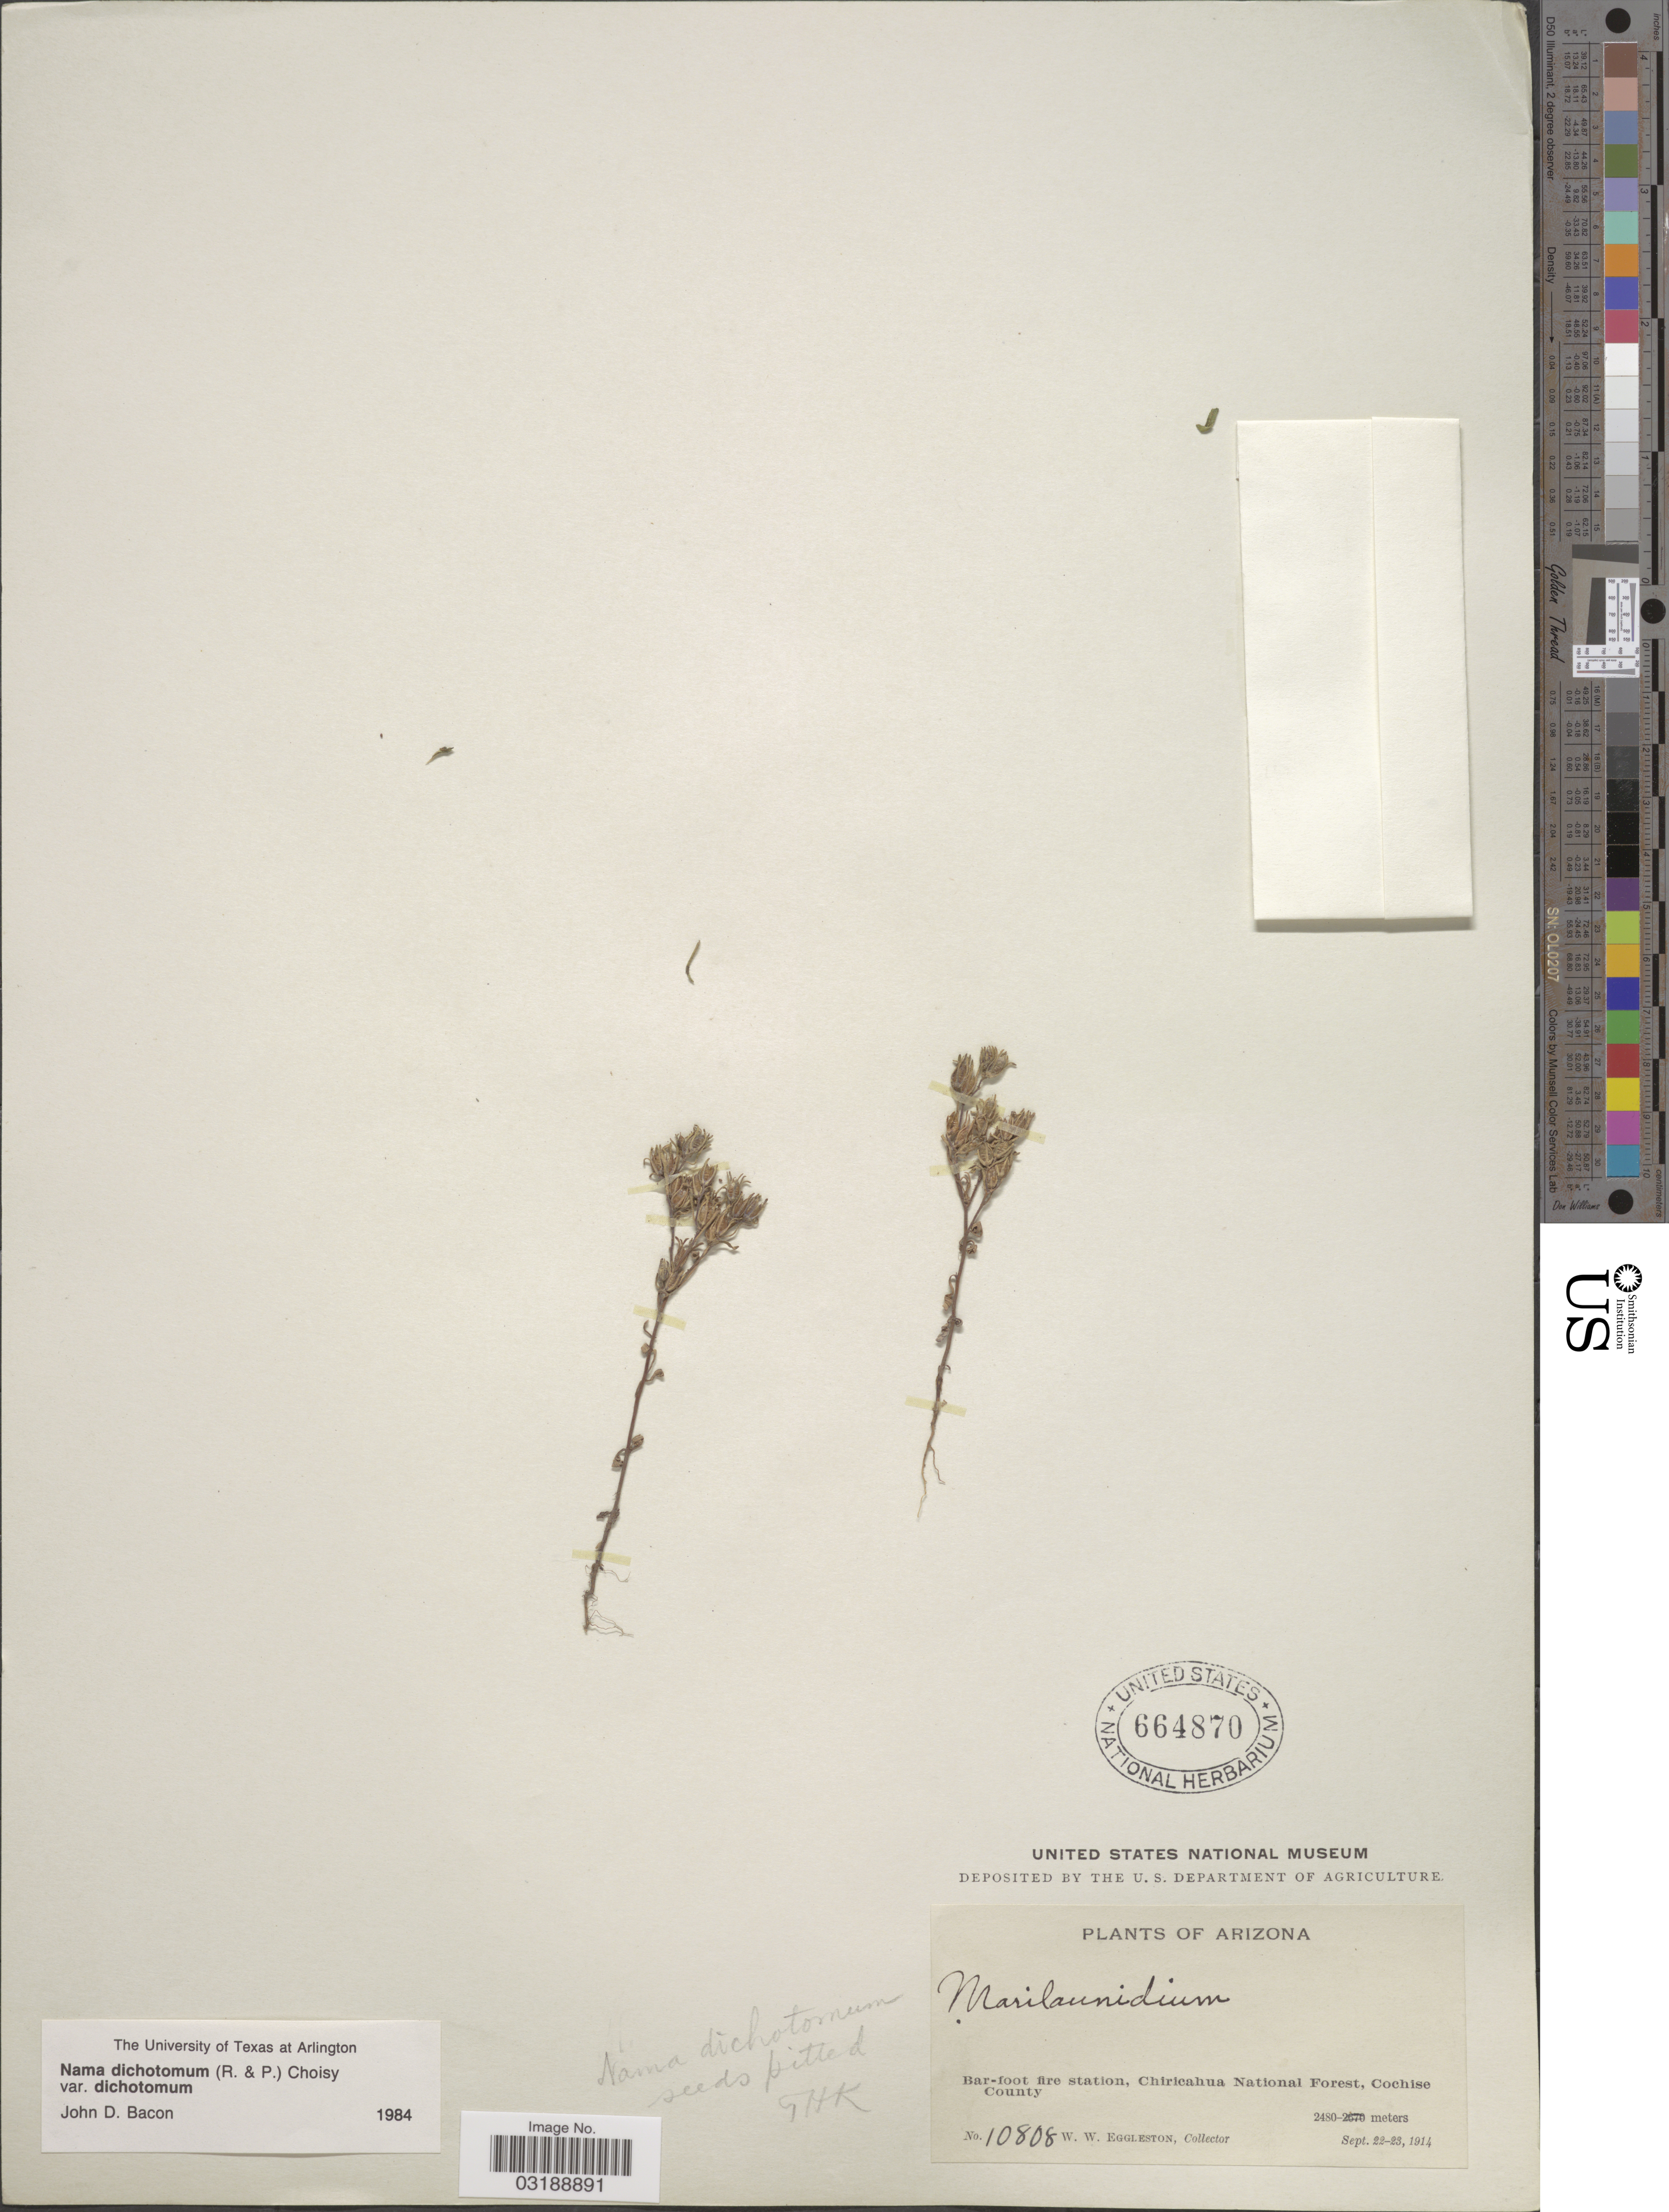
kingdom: Plantae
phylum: Tracheophyta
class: Magnoliopsida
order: Boraginales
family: Namaceae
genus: Nama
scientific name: Nama dichotoma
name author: (Ruiz & Pav.) Choisy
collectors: W. W. Eggleston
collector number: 10808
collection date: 1914-09-22/1914-09-23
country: United States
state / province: Arizona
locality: Bar-foot fire station, Chiricahua National Forest, Cochise County.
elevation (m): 2480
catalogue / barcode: US 664870